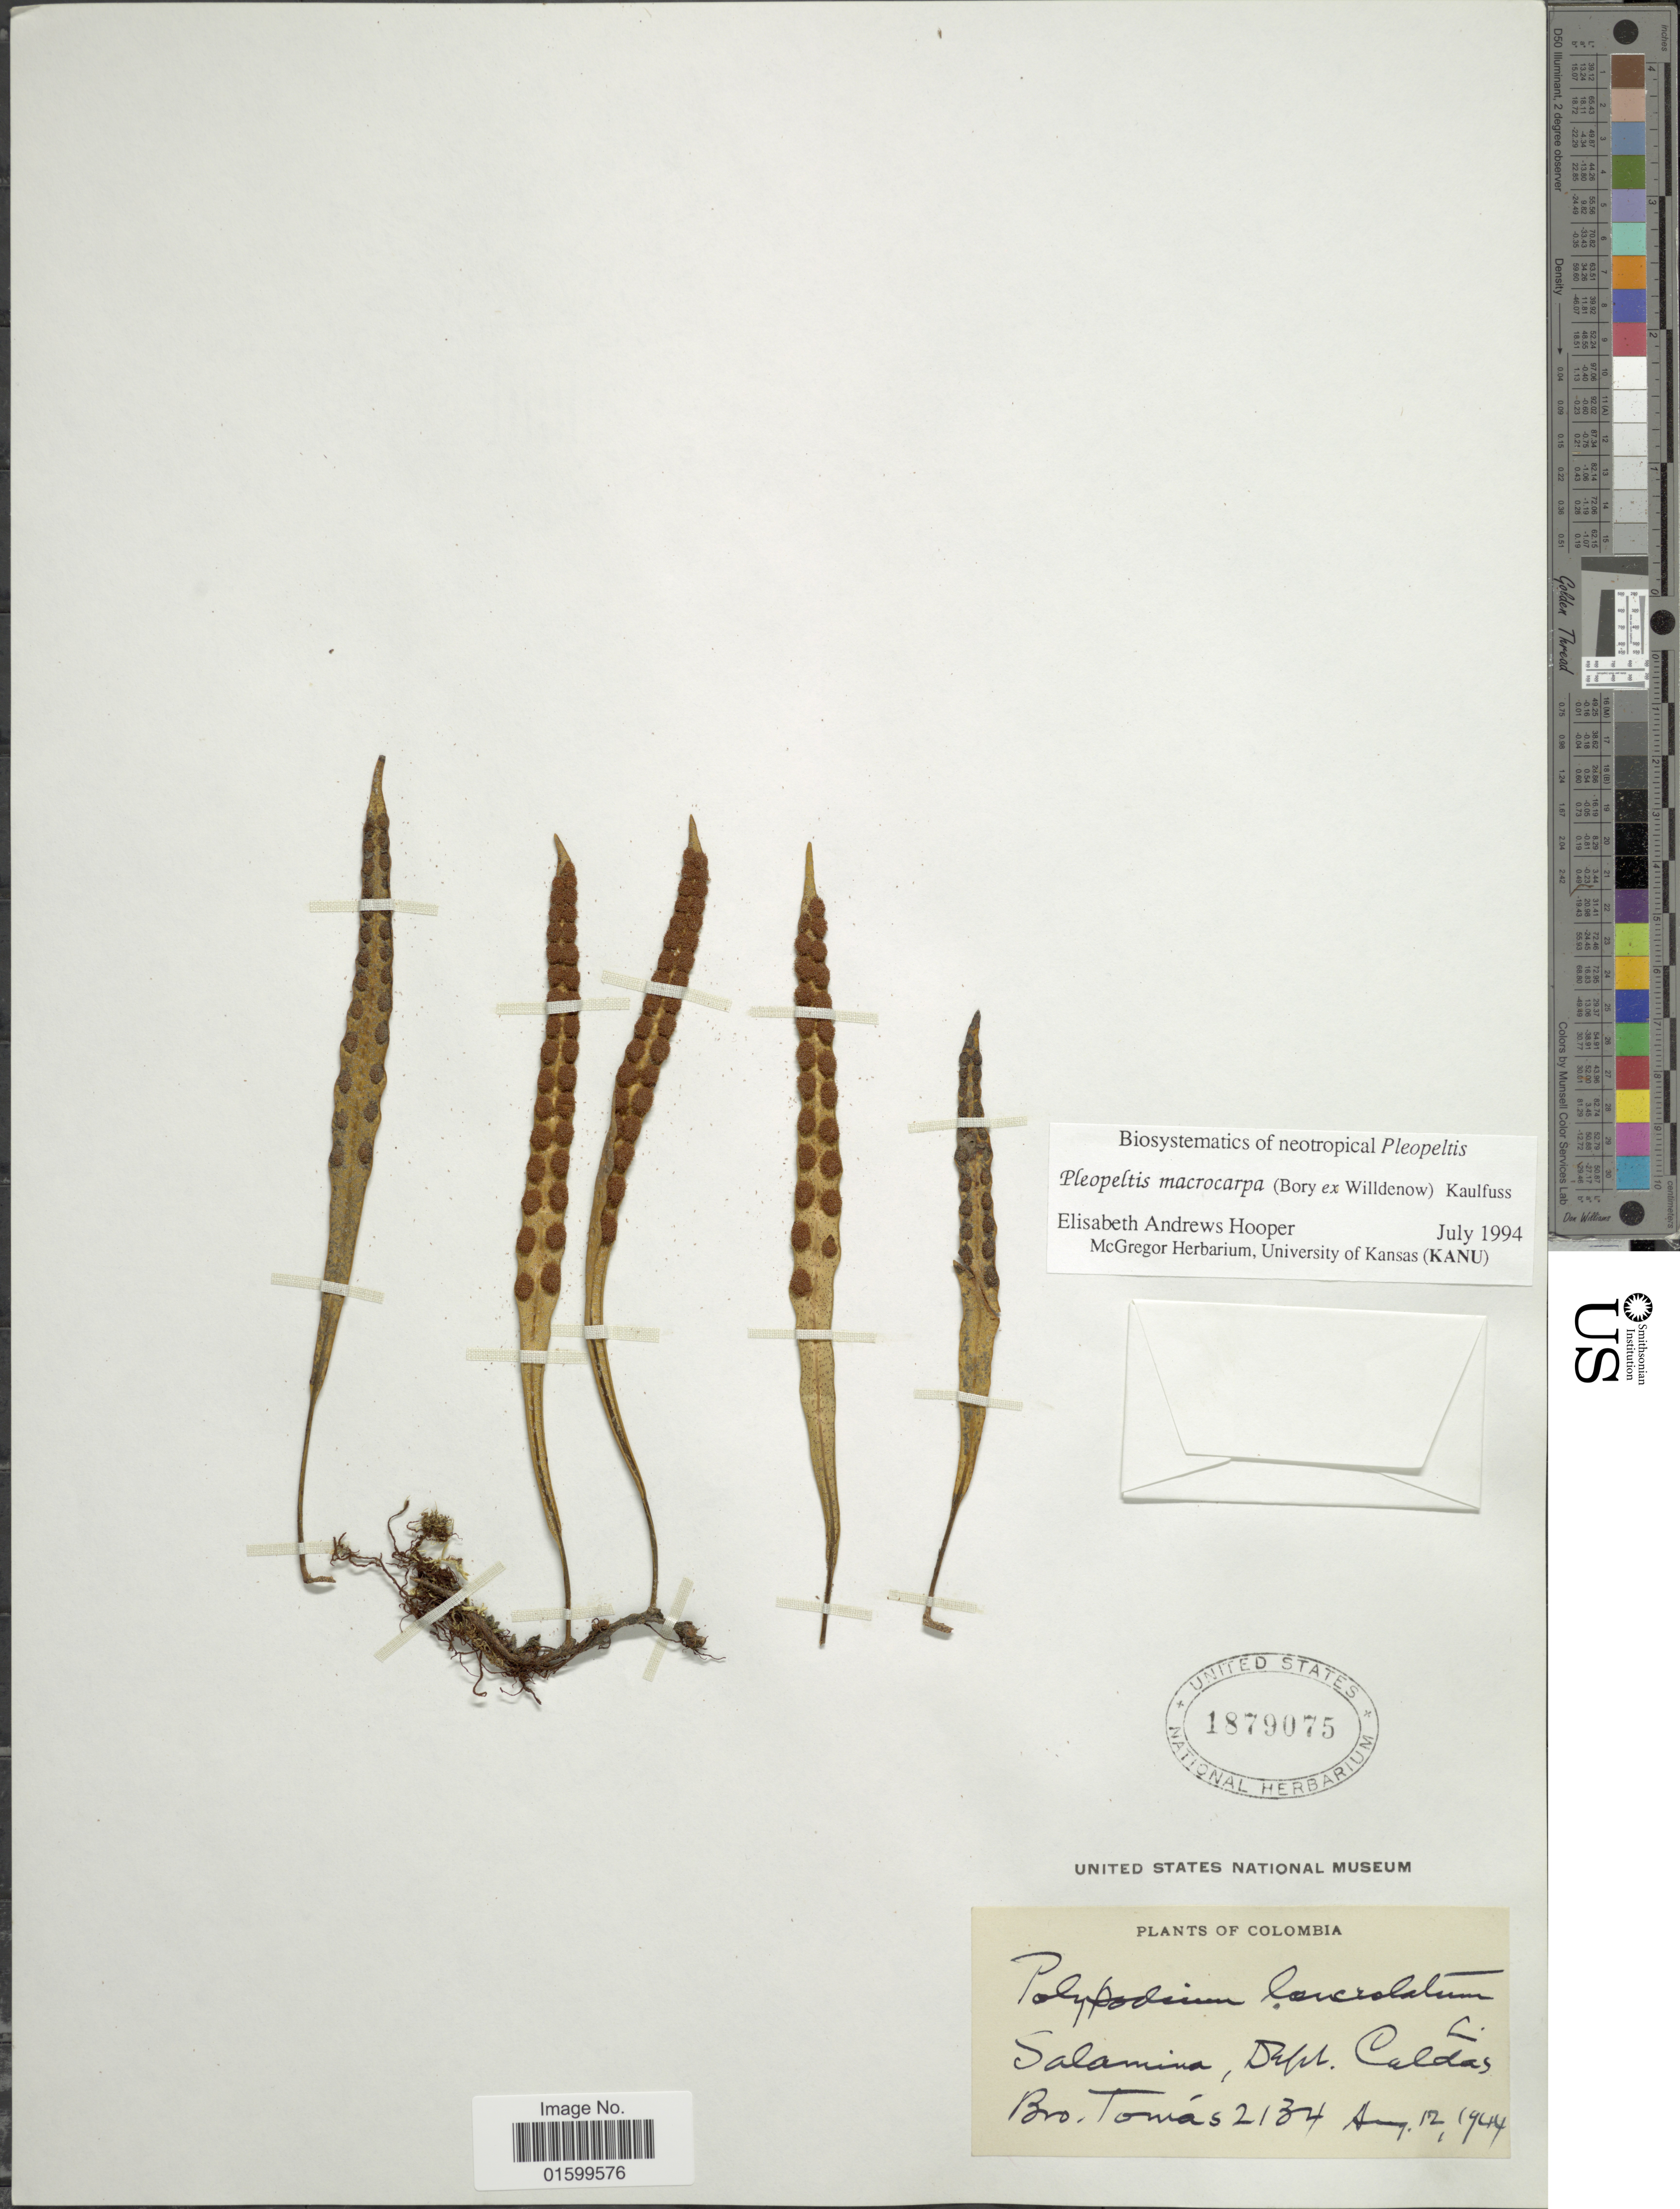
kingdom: Plantae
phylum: Tracheophyta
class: Polypodiopsida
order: Polypodiales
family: Polypodiaceae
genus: Pleopeltis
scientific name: Pleopeltis macrocarpa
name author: (Bory ex Willd.) Kaulf.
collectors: B. Tomas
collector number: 2134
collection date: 1944-08-12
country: Colombia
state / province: Caldas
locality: Salamina, Dept. Caldas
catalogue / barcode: US 1879075